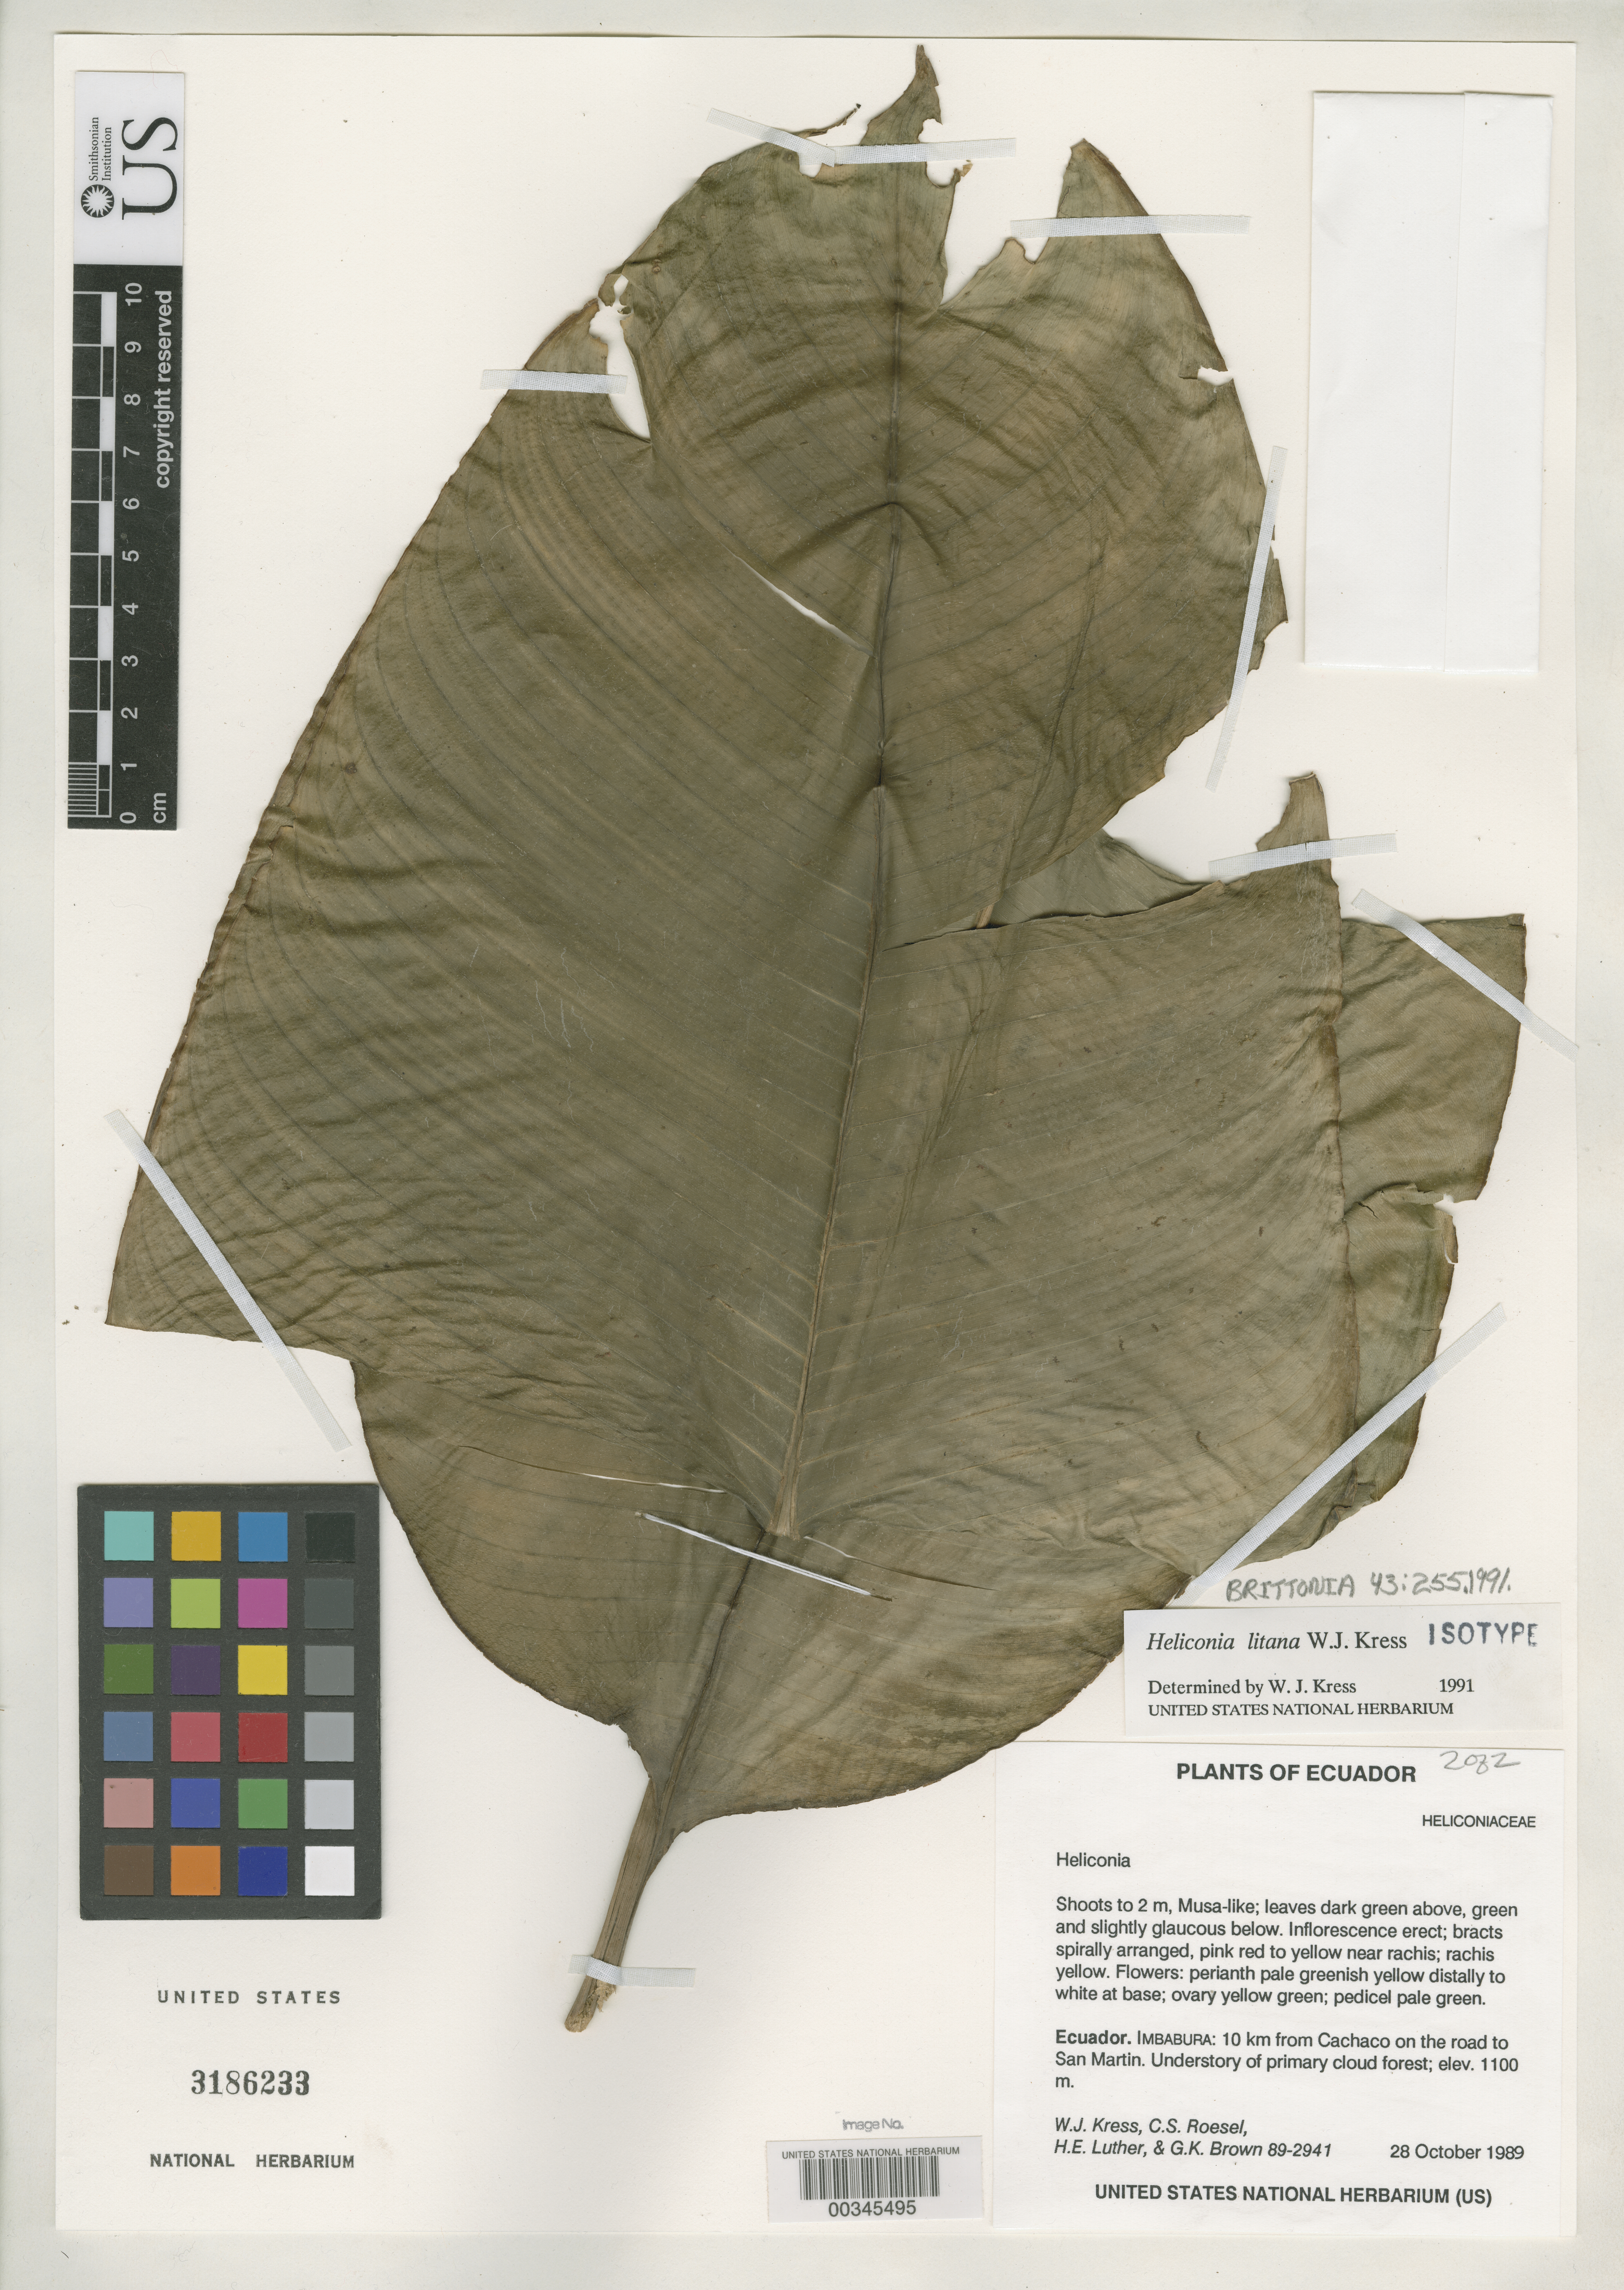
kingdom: Plantae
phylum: Tracheophyta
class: Liliopsida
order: Zingiberales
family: Heliconiaceae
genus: Heliconia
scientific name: Heliconia litana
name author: W.J. Kress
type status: Isotype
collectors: W. J. Kress, C. S. Roesel, Harry E. Luther & G. K. Brown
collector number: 89-2941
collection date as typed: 28 Oct 1989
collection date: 1989-10-28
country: Ecuador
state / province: Imbabura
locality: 10 km from Cachacoon road to San Martin.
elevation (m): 1100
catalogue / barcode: US 3186233